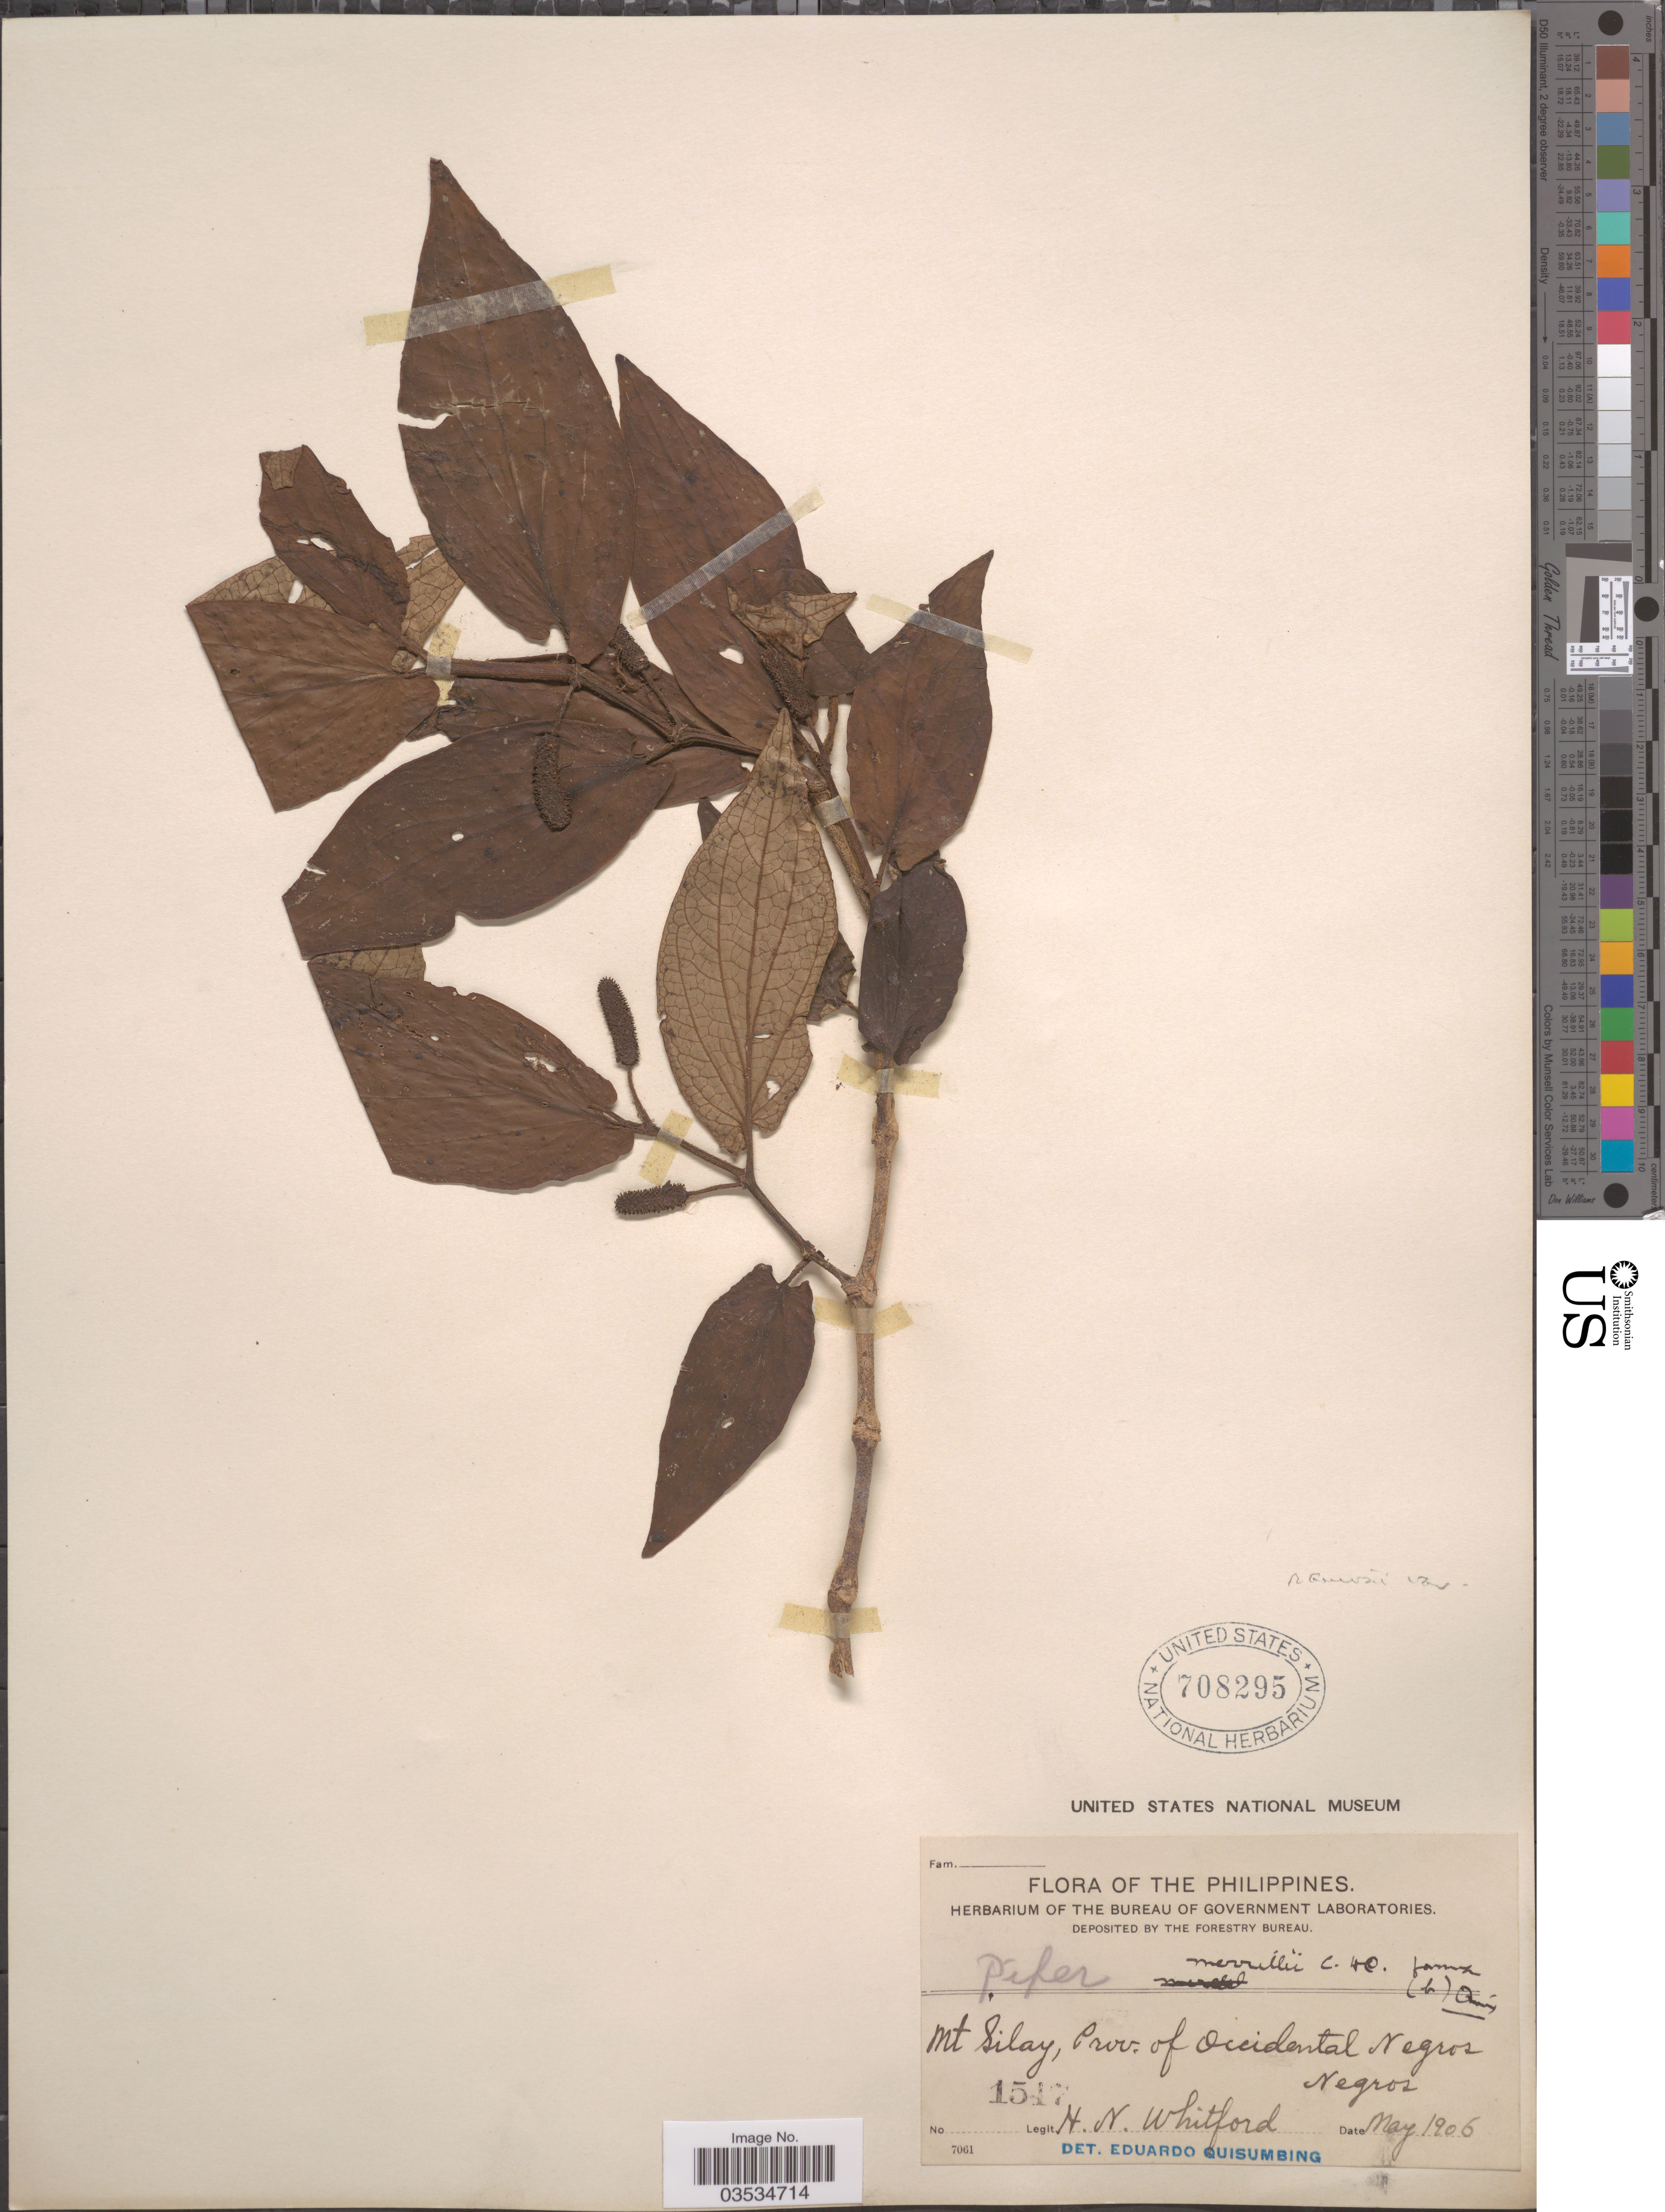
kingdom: Plantae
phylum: Tracheophyta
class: Magnoliopsida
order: Piperales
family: Piperaceae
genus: Piper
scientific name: Piper merrillii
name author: C. DC.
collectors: H. N. Whitford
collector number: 1547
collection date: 1906-05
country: Philippines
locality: Mt. Silay, Prov. of Occidental Negros, Negros.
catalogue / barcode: US 708295